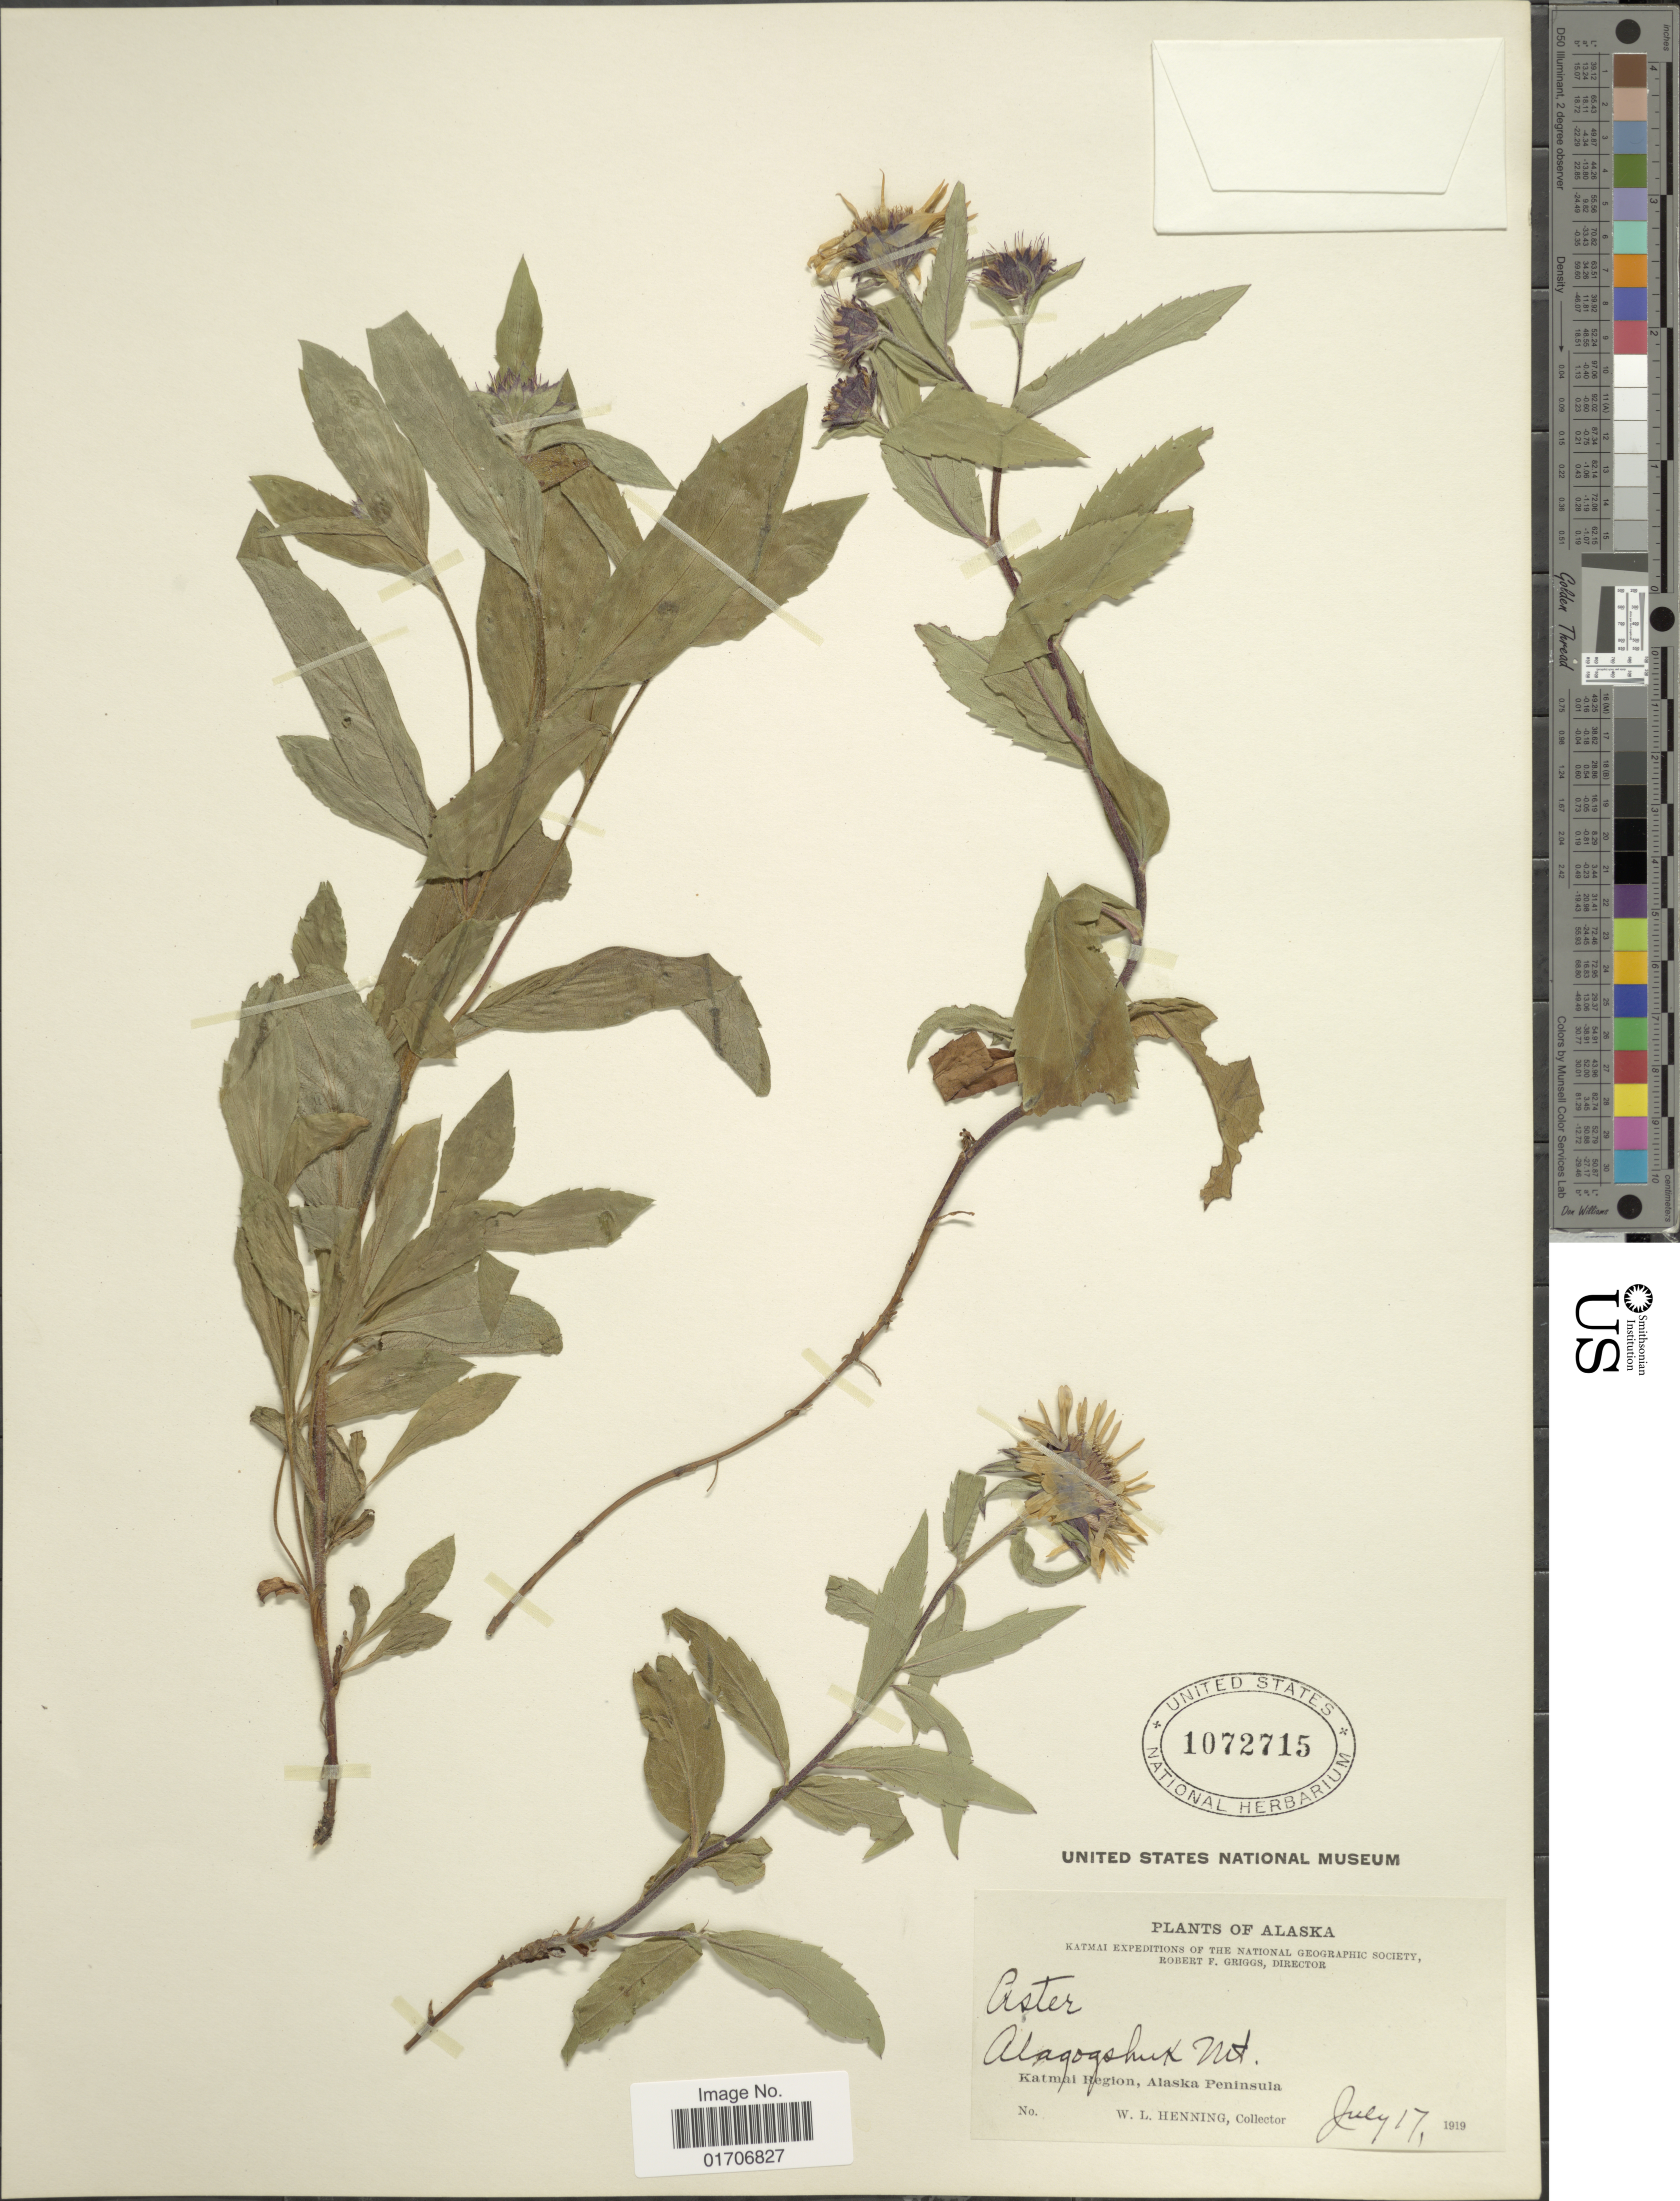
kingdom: Plantae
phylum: Tracheophyta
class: Magnoliopsida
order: Asterales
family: Asteraceae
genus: Eurybia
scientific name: Eurybia sibirica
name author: (L.) G.L. Nesom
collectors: W. Henning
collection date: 1919-07-17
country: United States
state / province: Alaska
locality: Alagogshuk Mt. Katmai Region, Alaska Peninsula.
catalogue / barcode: US 1072715